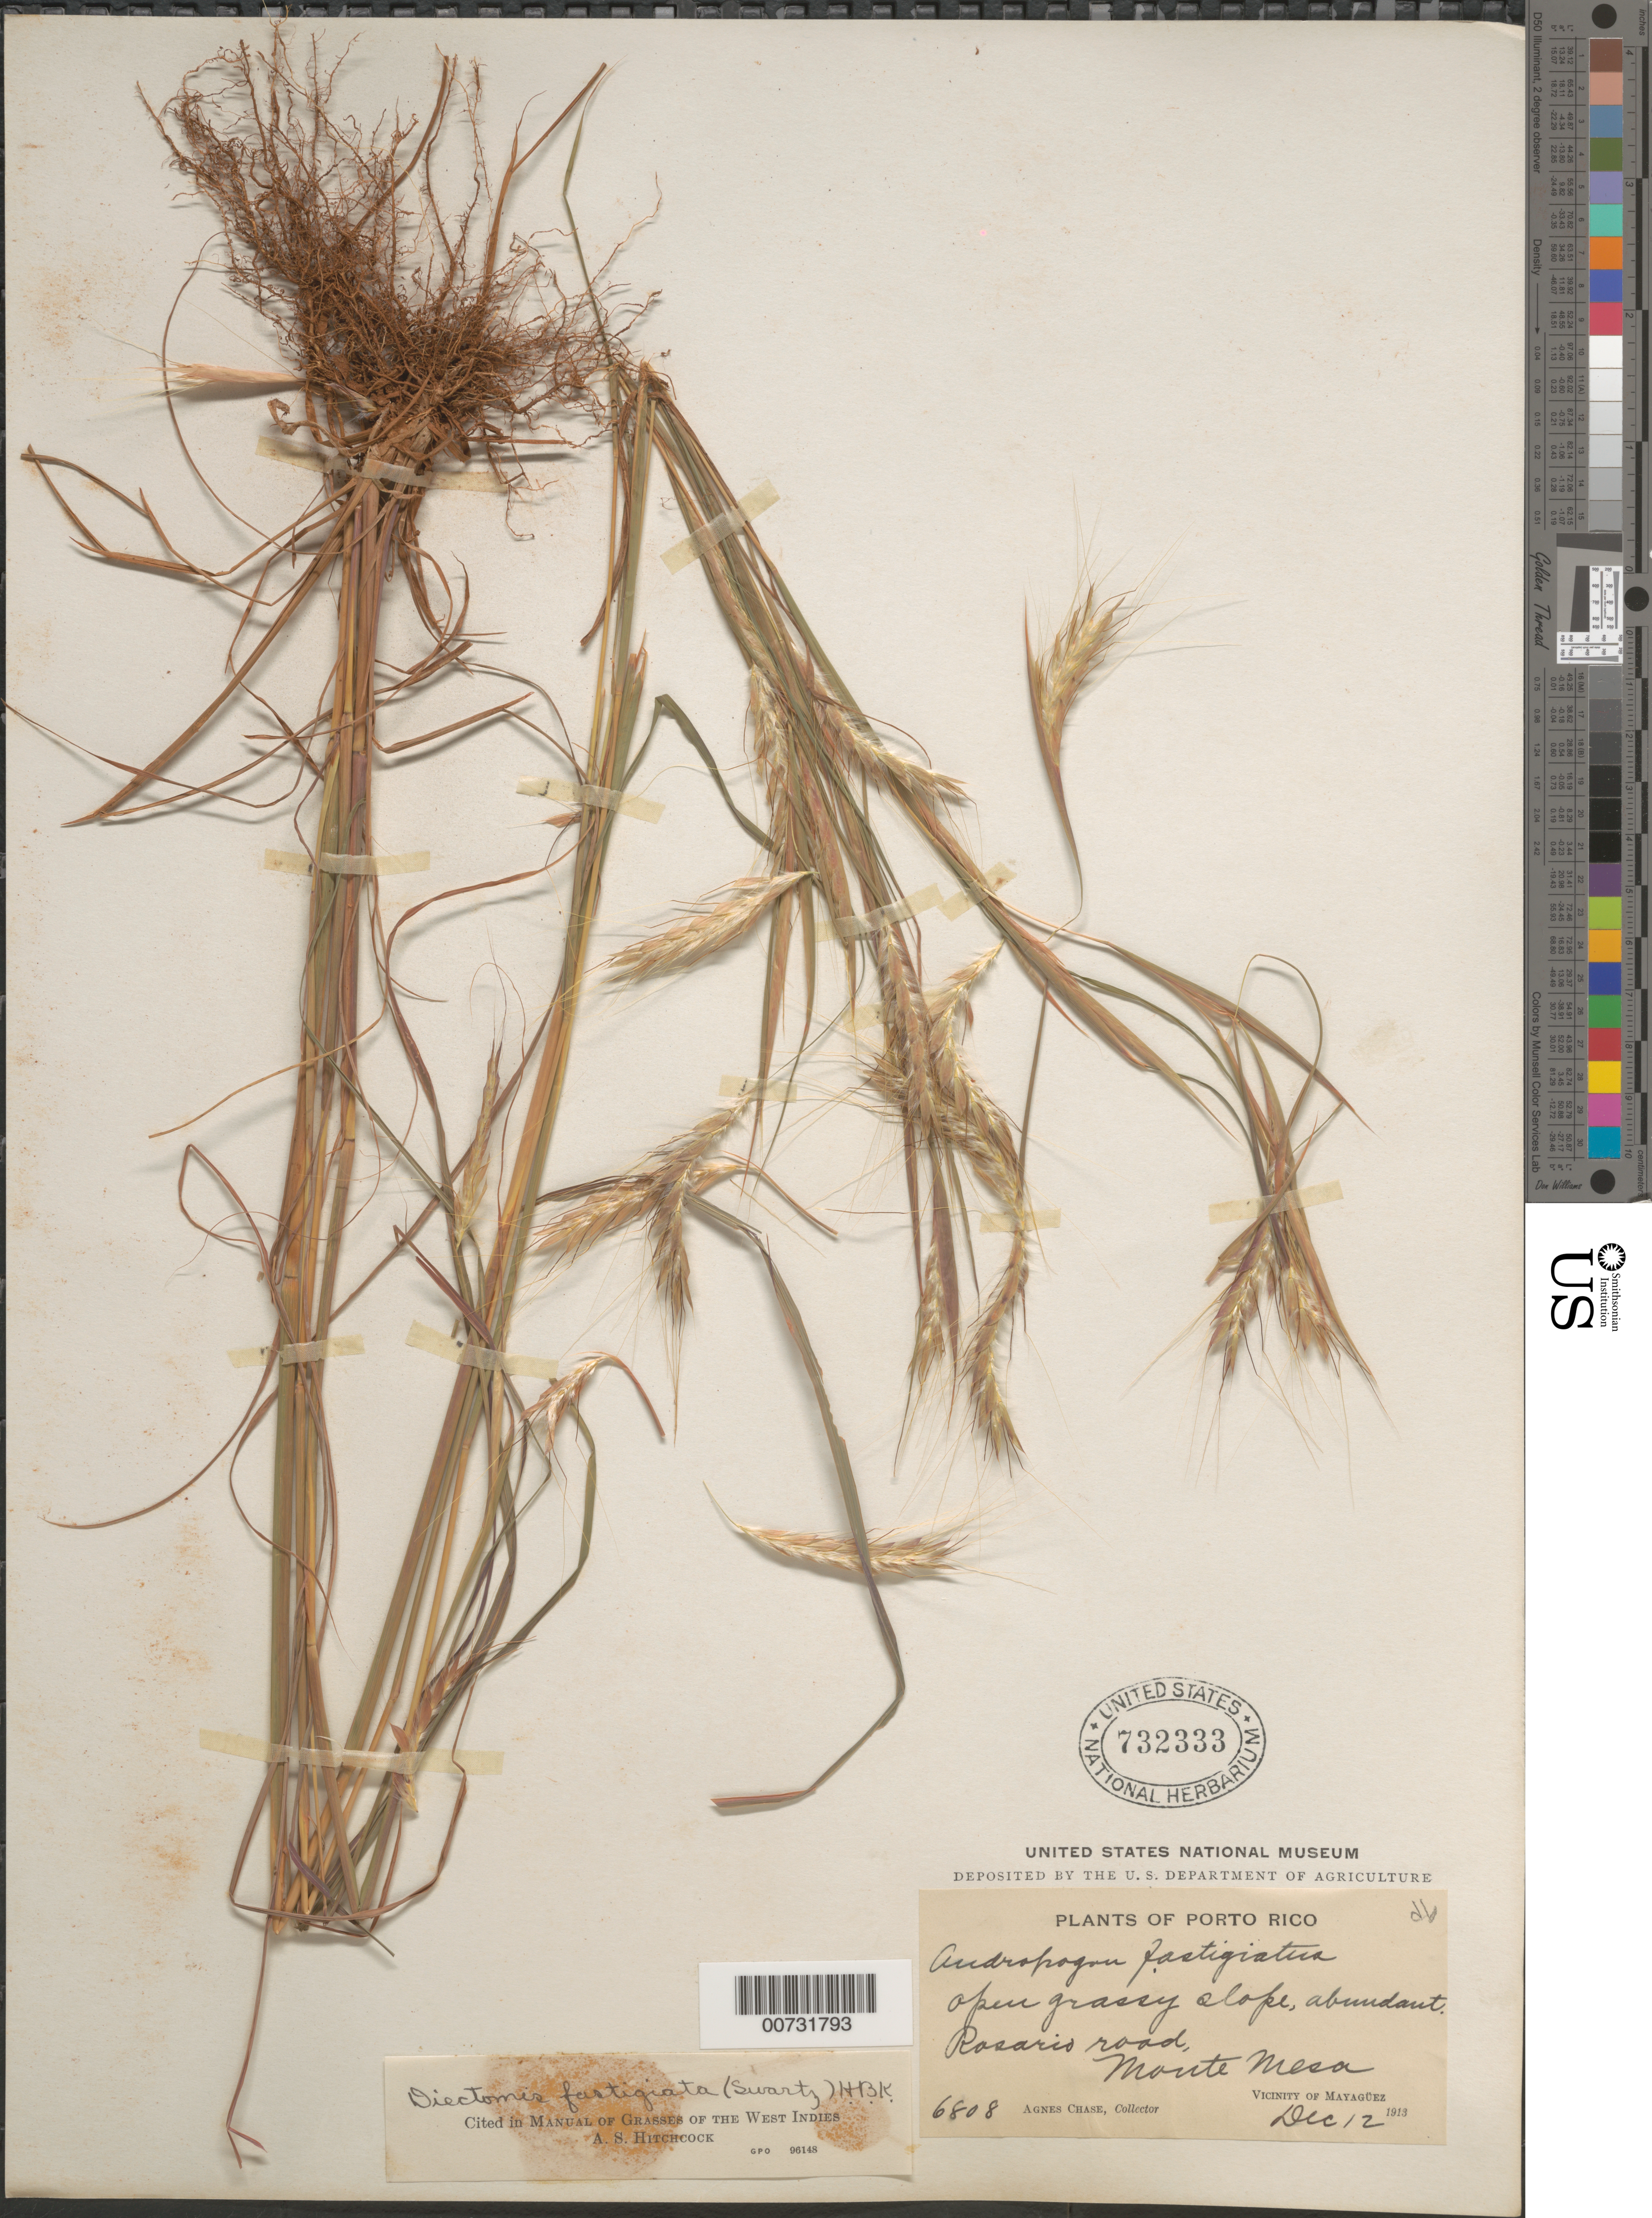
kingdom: Plantae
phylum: Tracheophyta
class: Liliopsida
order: Poales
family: Poaceae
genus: Andropogon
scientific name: Andropogon fastigiatus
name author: Sw.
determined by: Hitchcock, Albert S.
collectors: A. Chase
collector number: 6808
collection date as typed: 12 Dec 1913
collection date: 1913-12-12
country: Puerto Rico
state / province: Mayagüez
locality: Monte Mesa, Rosario Road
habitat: Open grassy slope, abundant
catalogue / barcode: US 732333